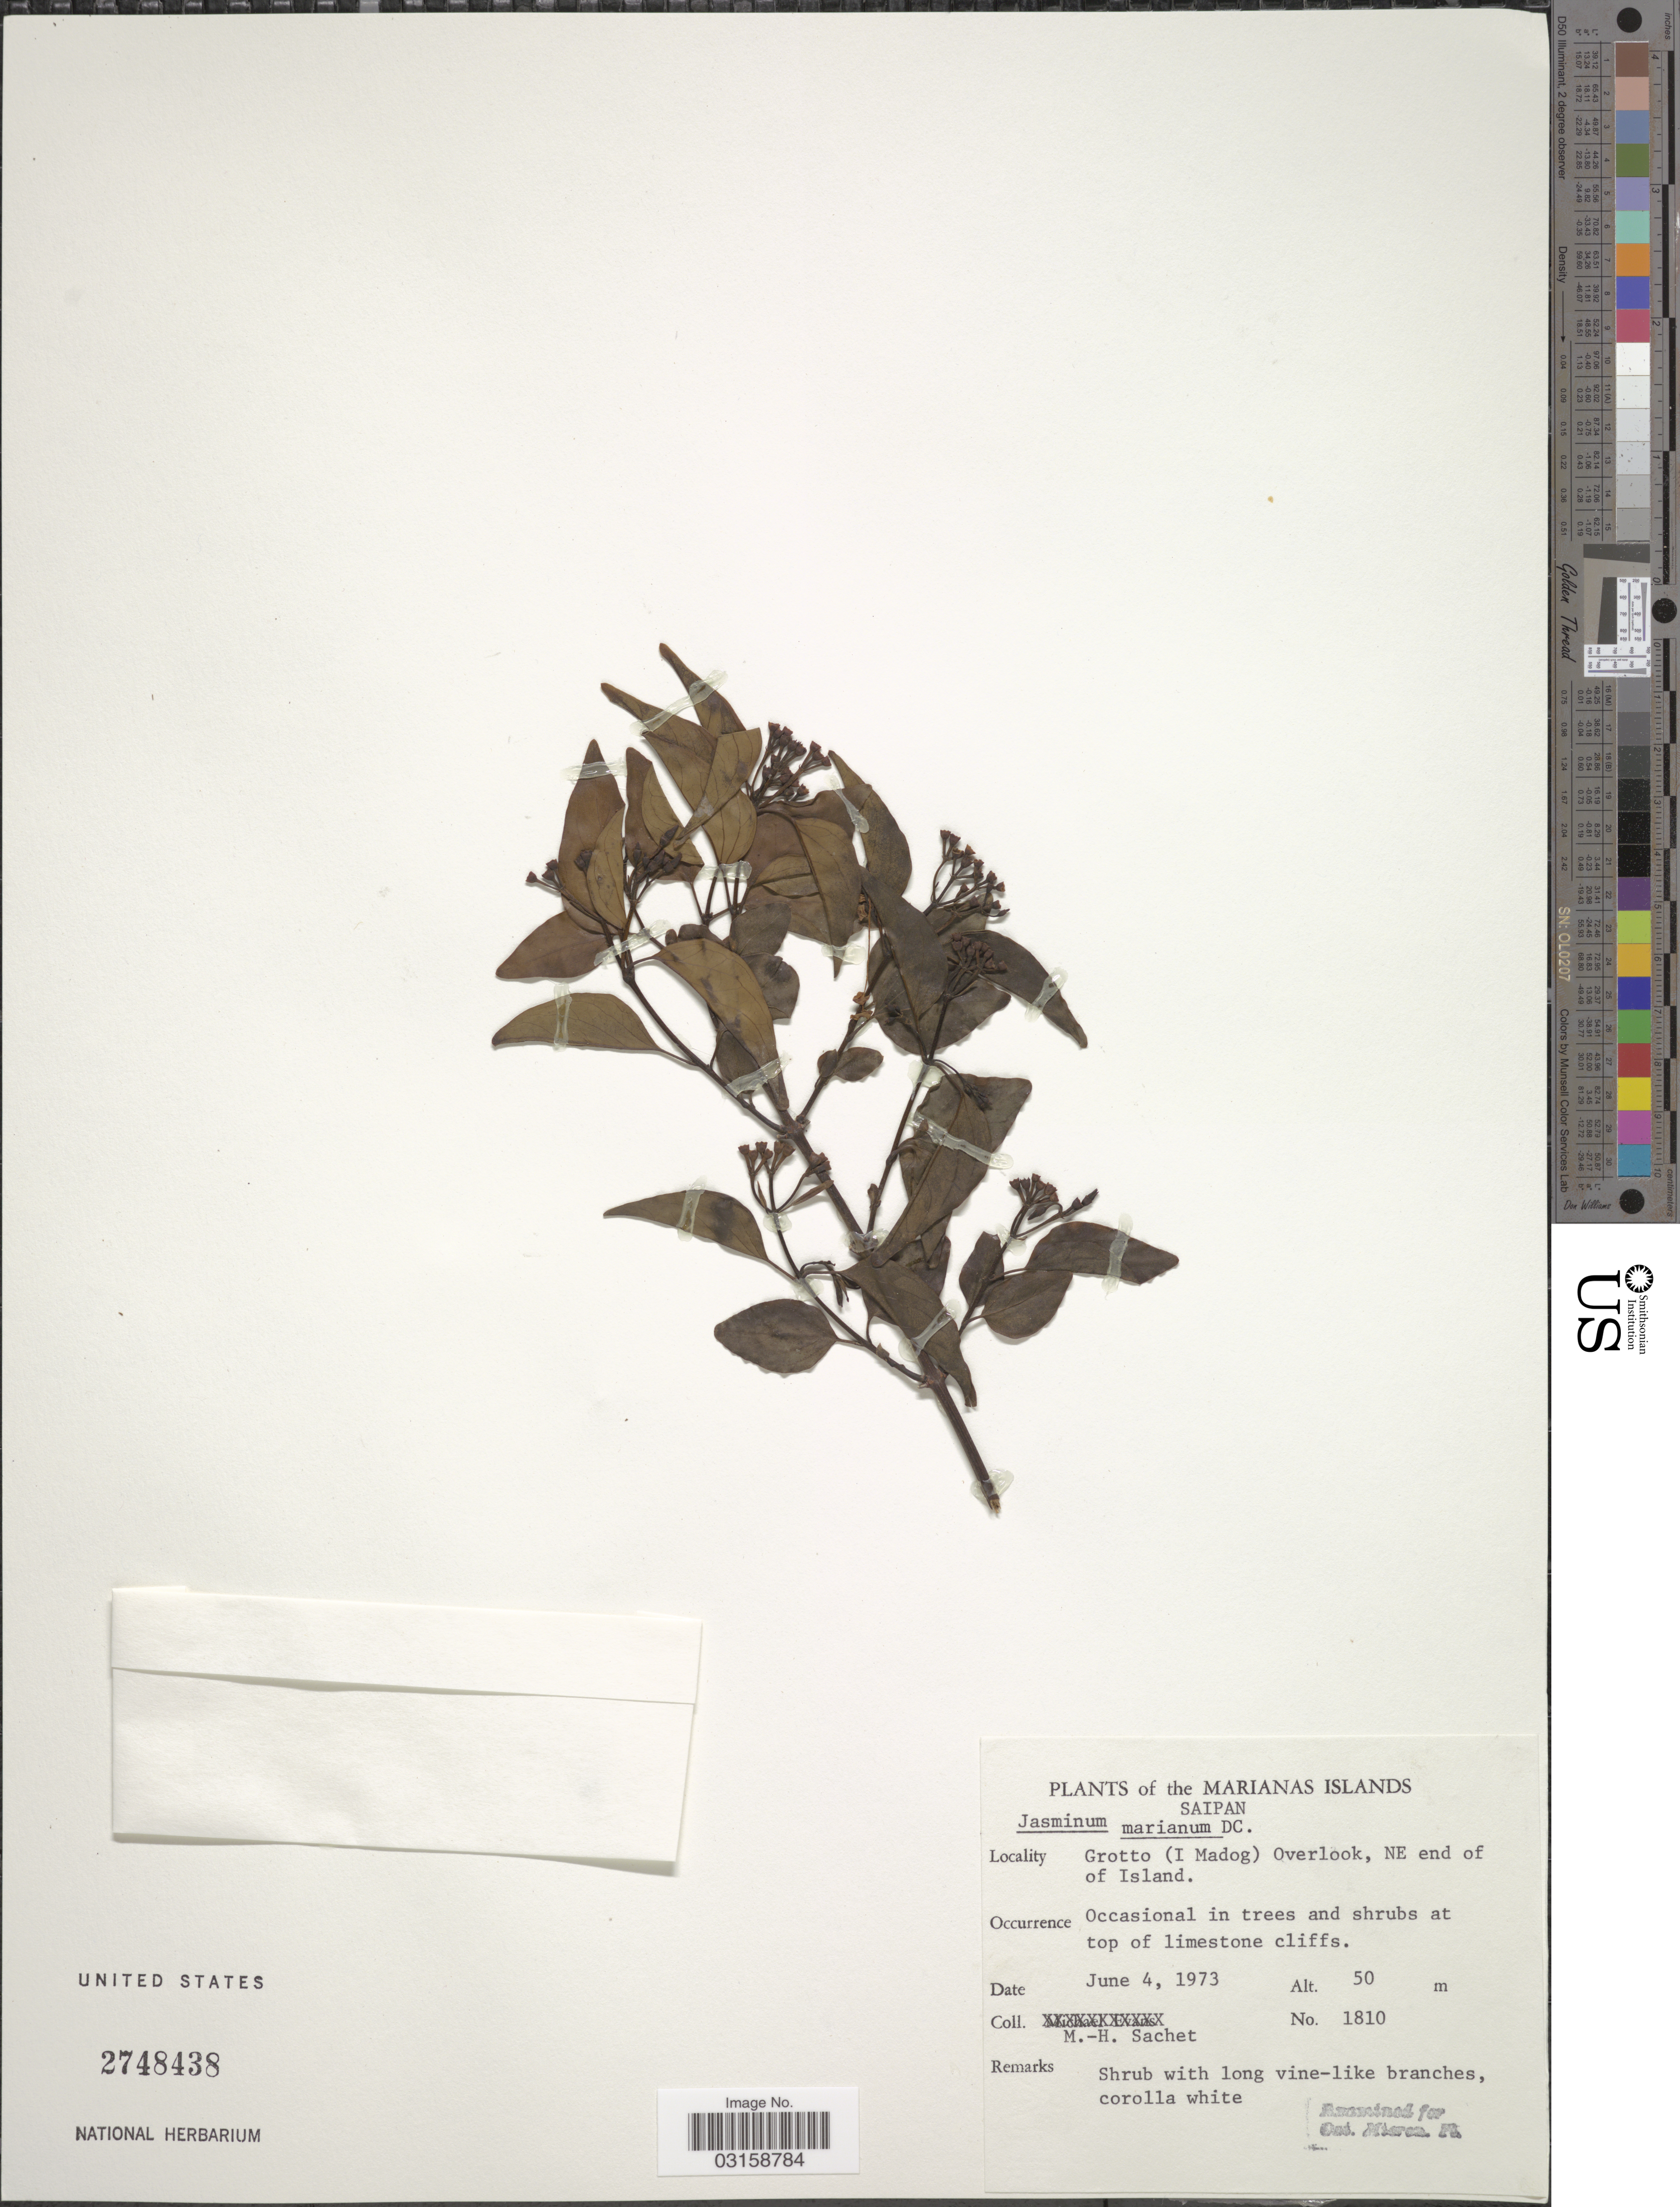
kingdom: Plantae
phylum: Tracheophyta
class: Magnoliopsida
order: Lamiales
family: Oleaceae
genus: Jasminum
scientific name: Jasminum marianum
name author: DC.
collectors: M.-H. Sachet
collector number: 1810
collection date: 1973-06-04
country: Northern Mariana Islands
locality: Marianas Islands. Grotto (I Madog) Overlook NE, NE end of Island.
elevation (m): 50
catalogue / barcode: US 2748438